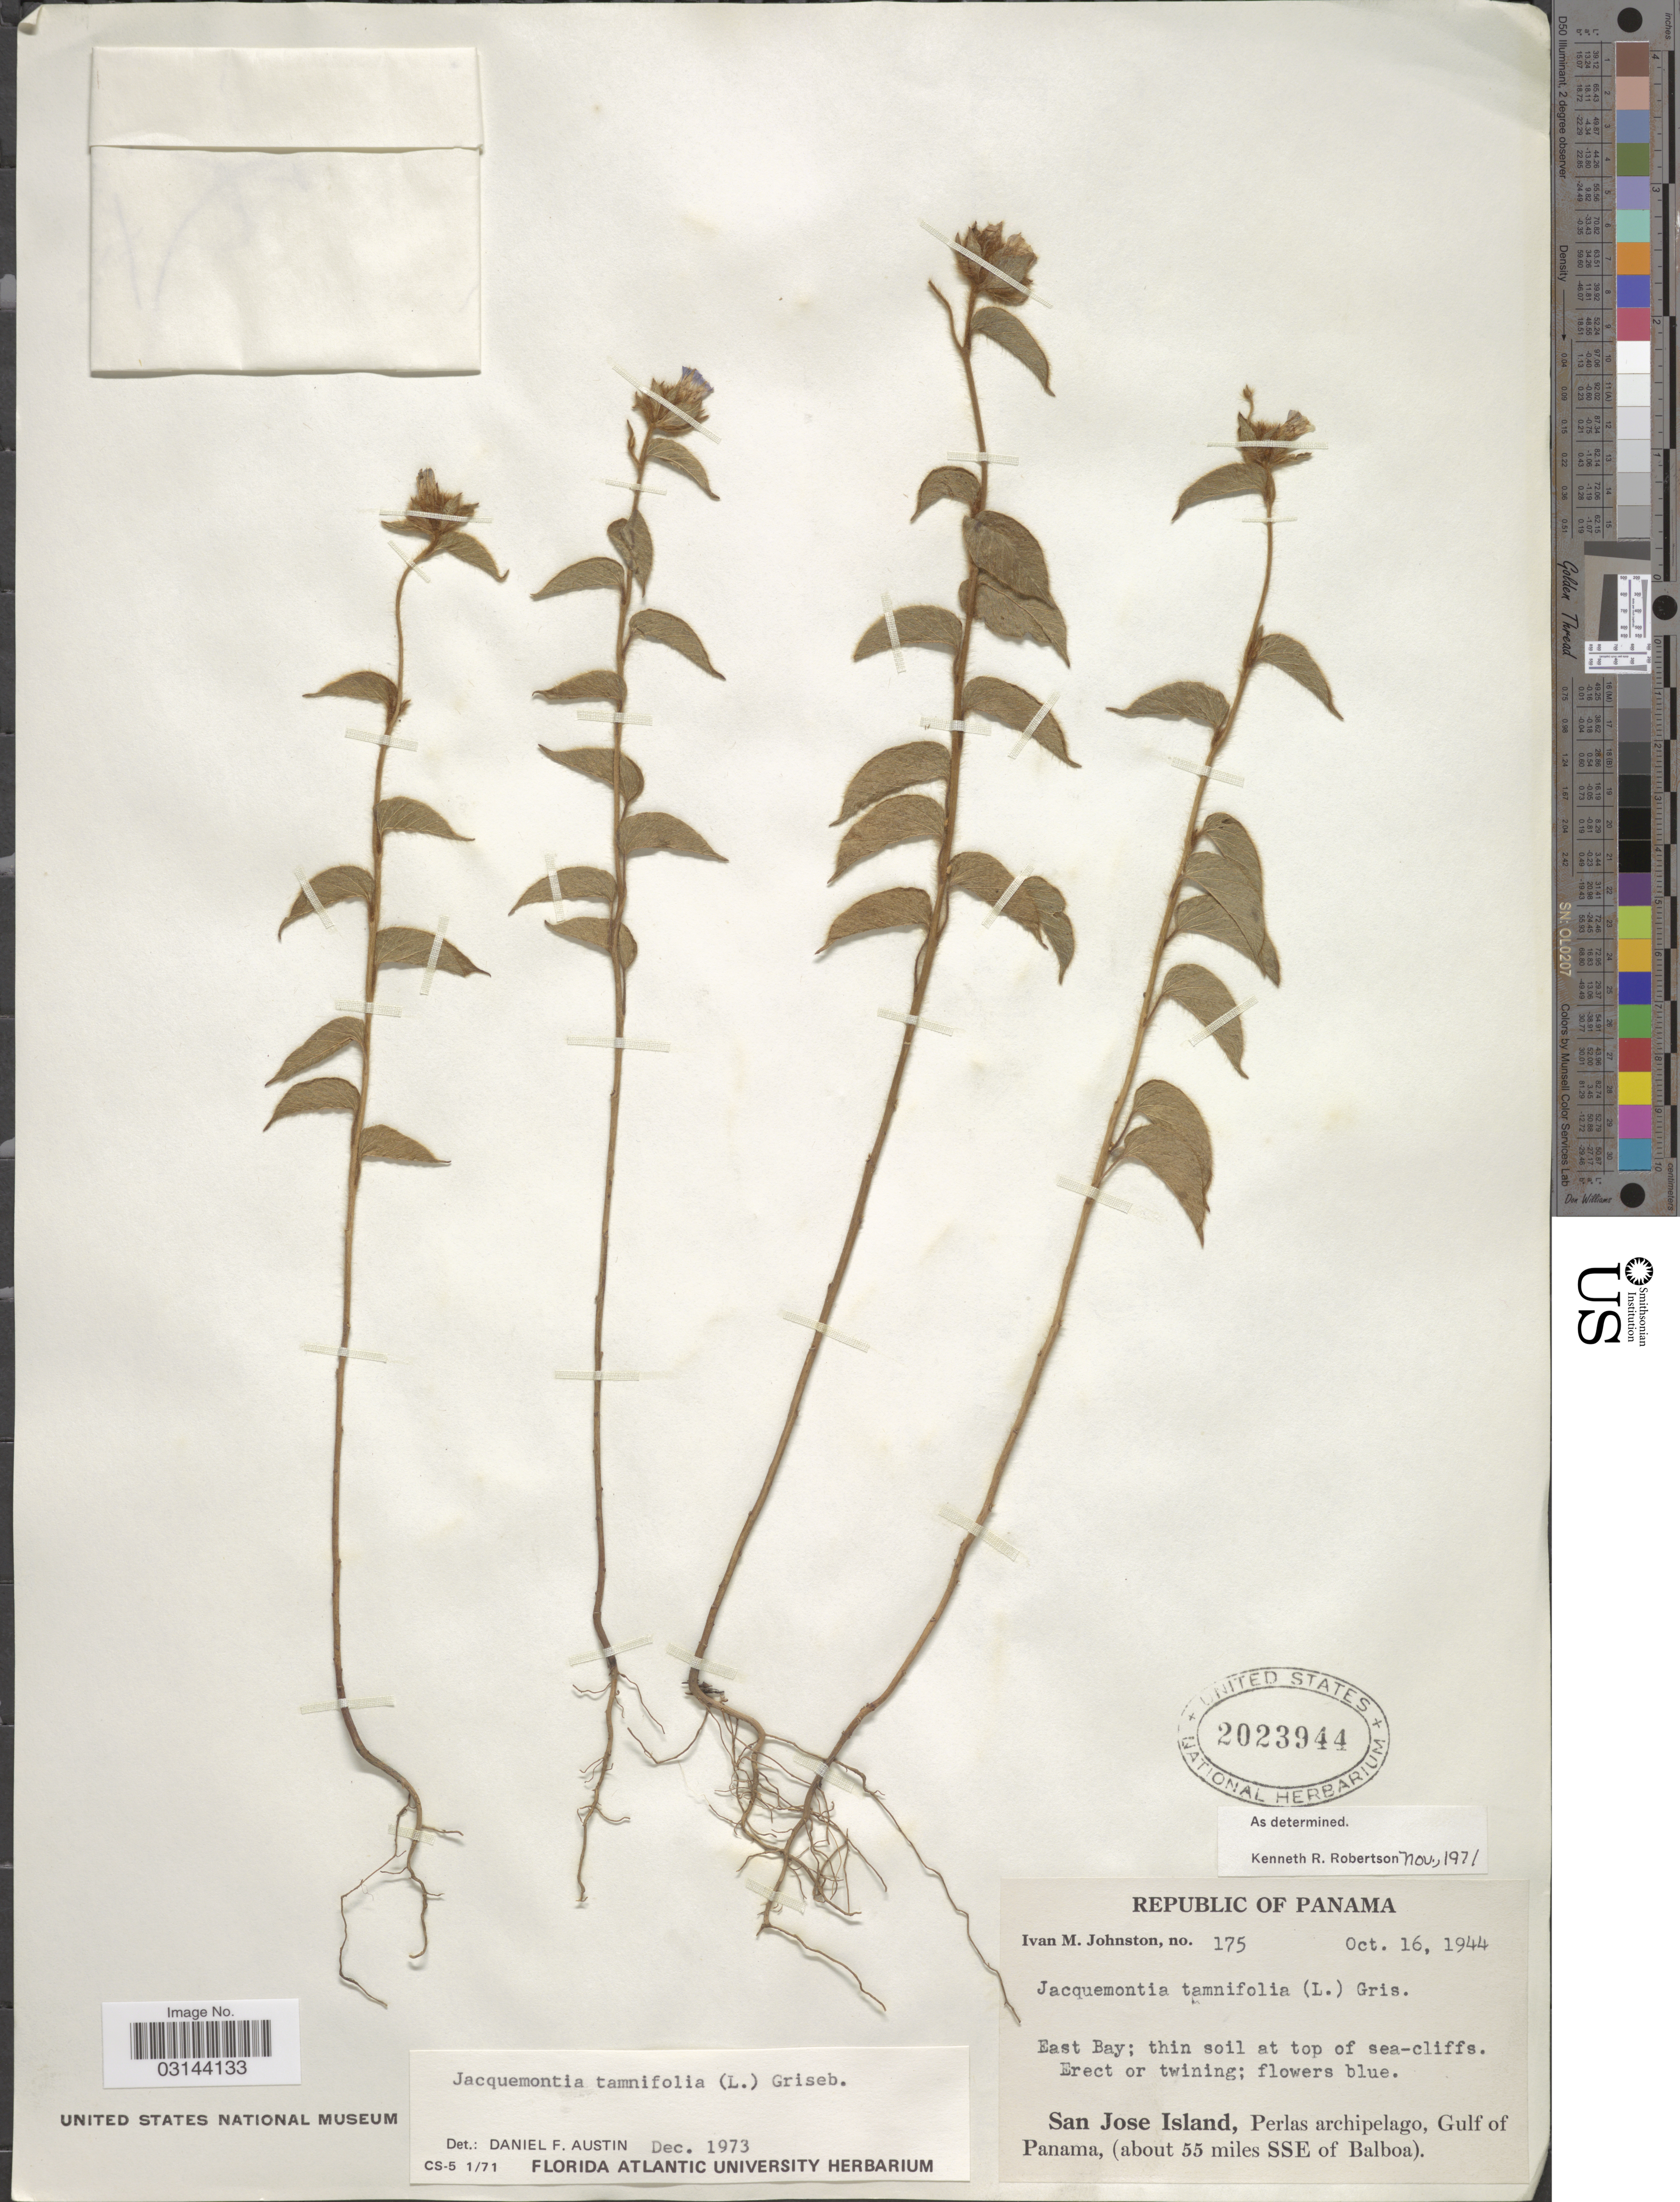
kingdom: Plantae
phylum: Tracheophyta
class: Magnoliopsida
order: Solanales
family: Convolvulaceae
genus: Jacquemontia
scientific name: Jacquemontia tamnifolia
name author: (L.) Griseb.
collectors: I.M. Johnston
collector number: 175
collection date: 1944-10-16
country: Panama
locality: San Jose Island, Perlas archipelago, Gulf of Panama, (about 55 miles SSE of Balboa), East Bay.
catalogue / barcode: US 2023944